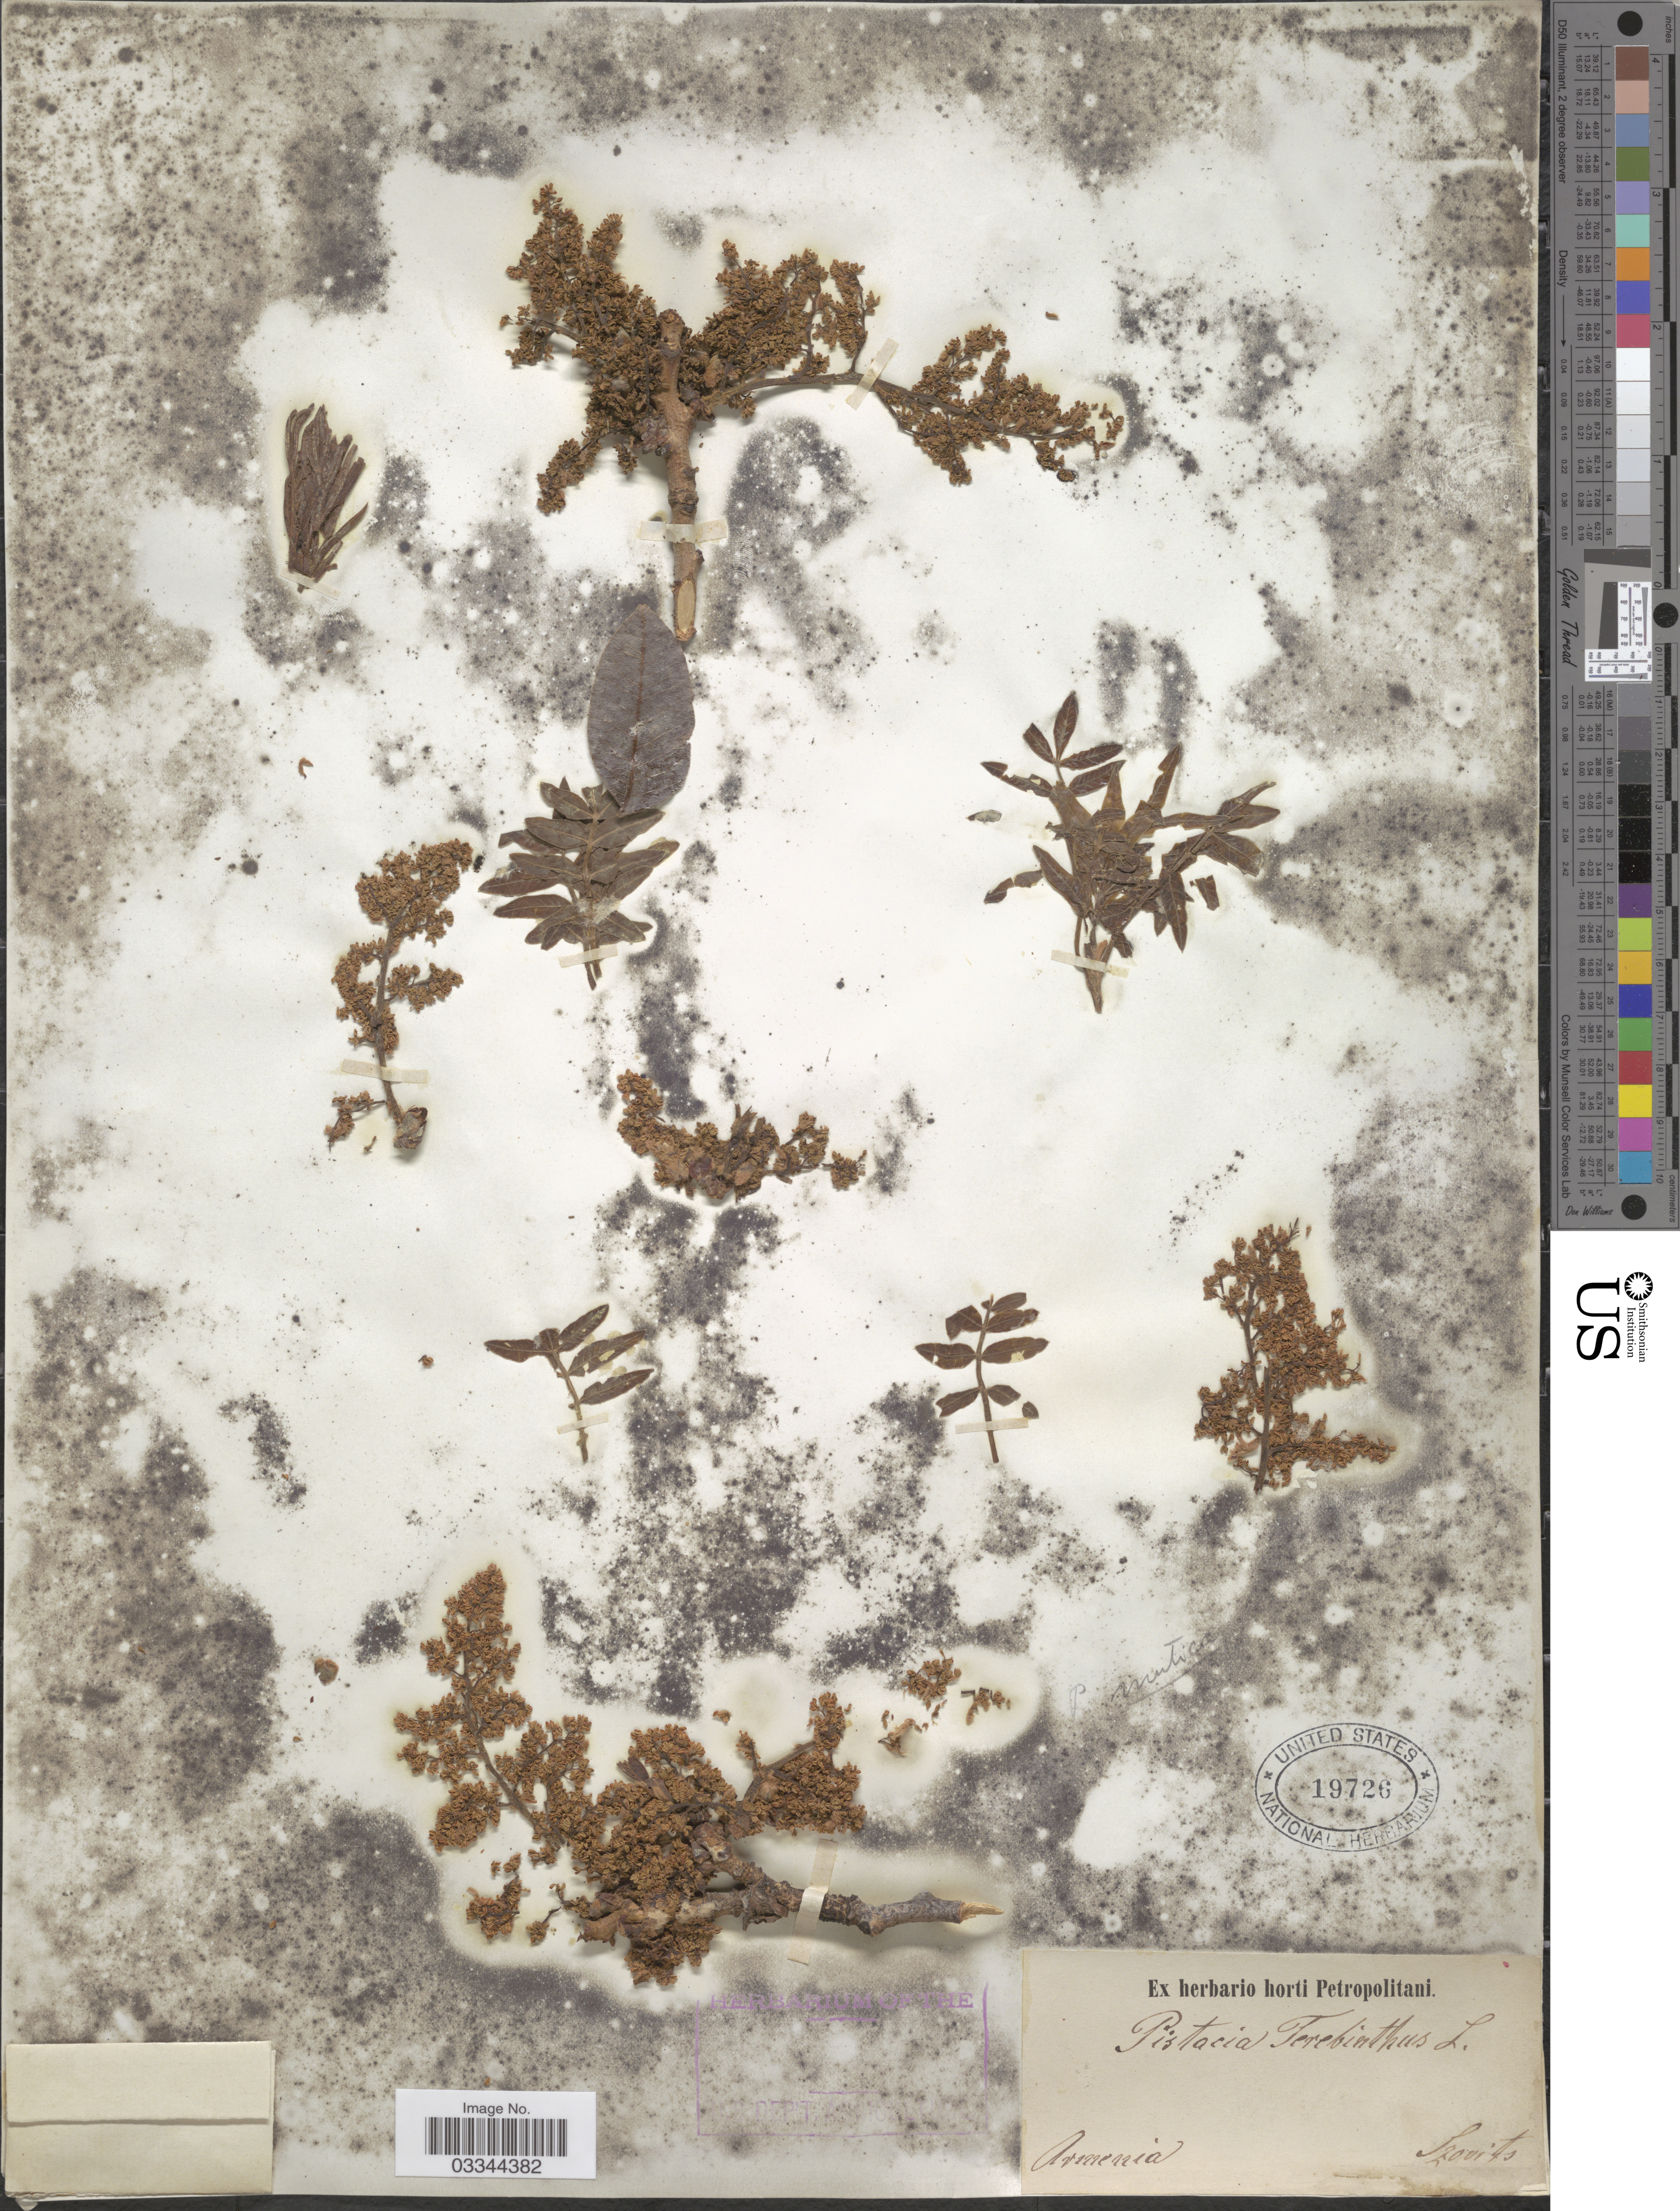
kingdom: Plantae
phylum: Tracheophyta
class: Magnoliopsida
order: Sapindales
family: Anacardiaceae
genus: Pistacia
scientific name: Pistacia palaestina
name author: Boiss.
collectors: Szovits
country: Armenia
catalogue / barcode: US 19726